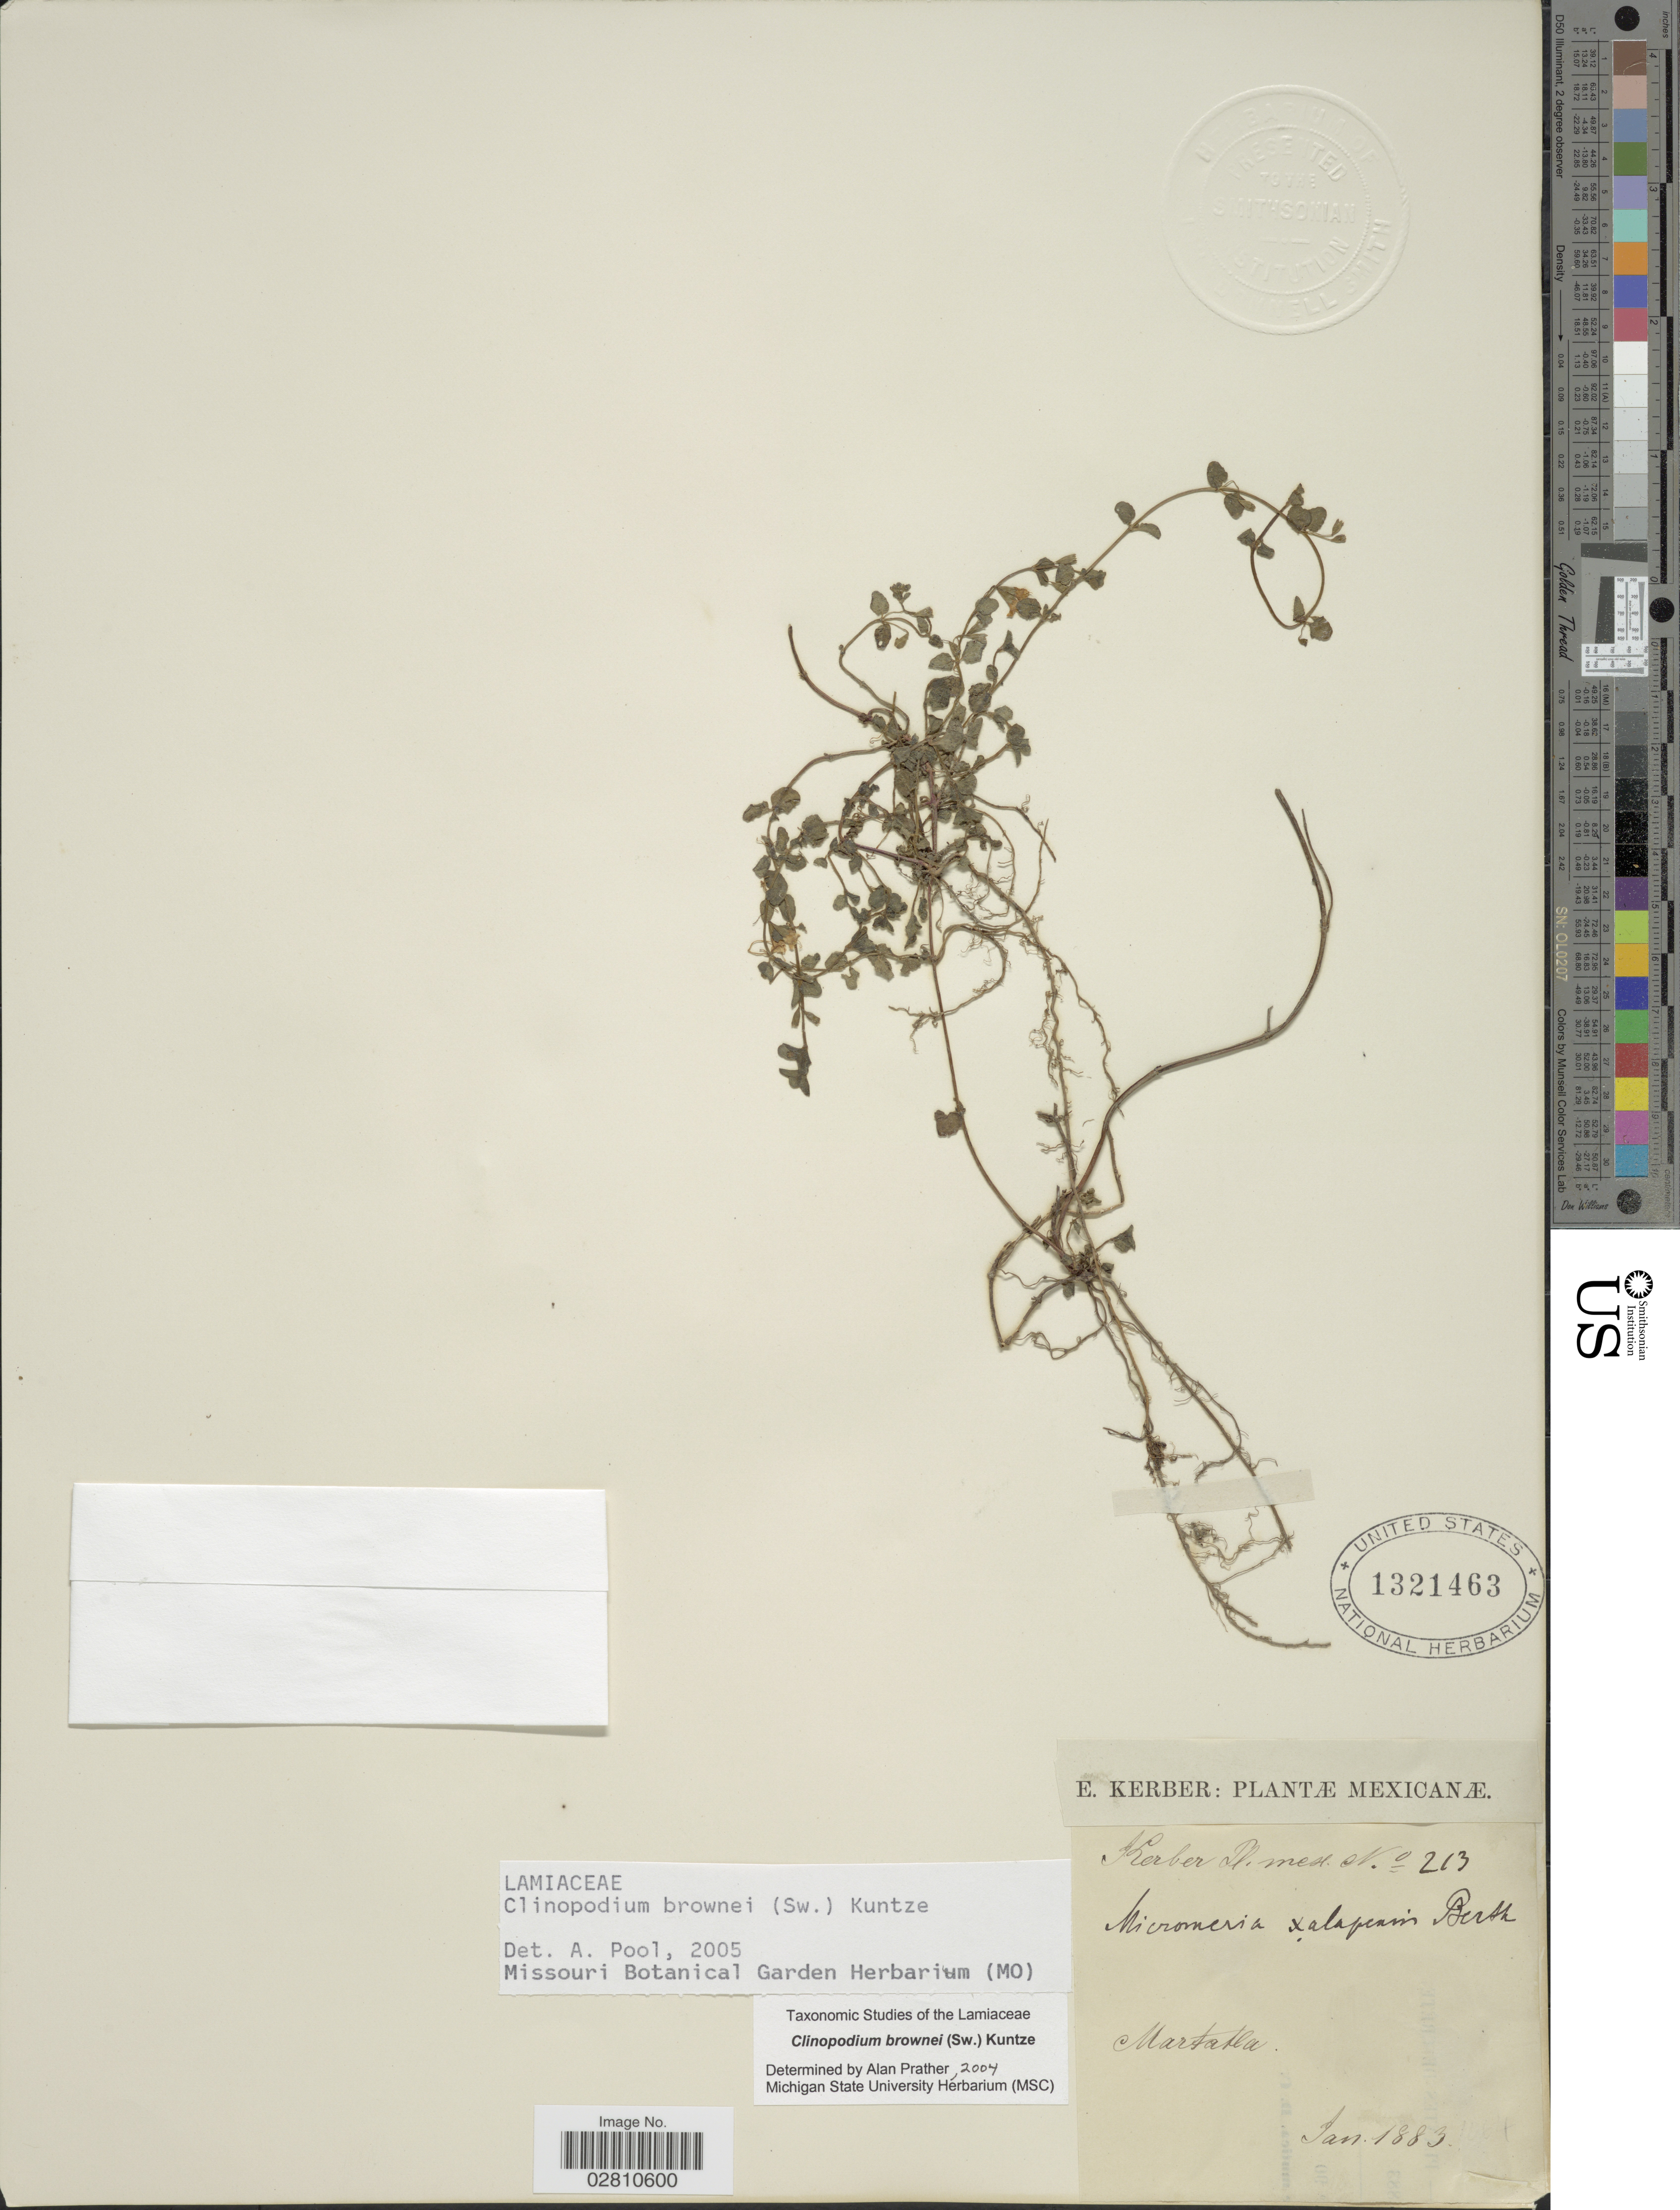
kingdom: Plantae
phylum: Tracheophyta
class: Magnoliopsida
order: Lamiales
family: Lamiaceae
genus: Clinopodium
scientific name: Clinopodium brownei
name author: (Sw.) Kuntze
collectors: E. Kerber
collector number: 213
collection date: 1883-01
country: Mexico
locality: Martatla.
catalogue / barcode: US 1321463